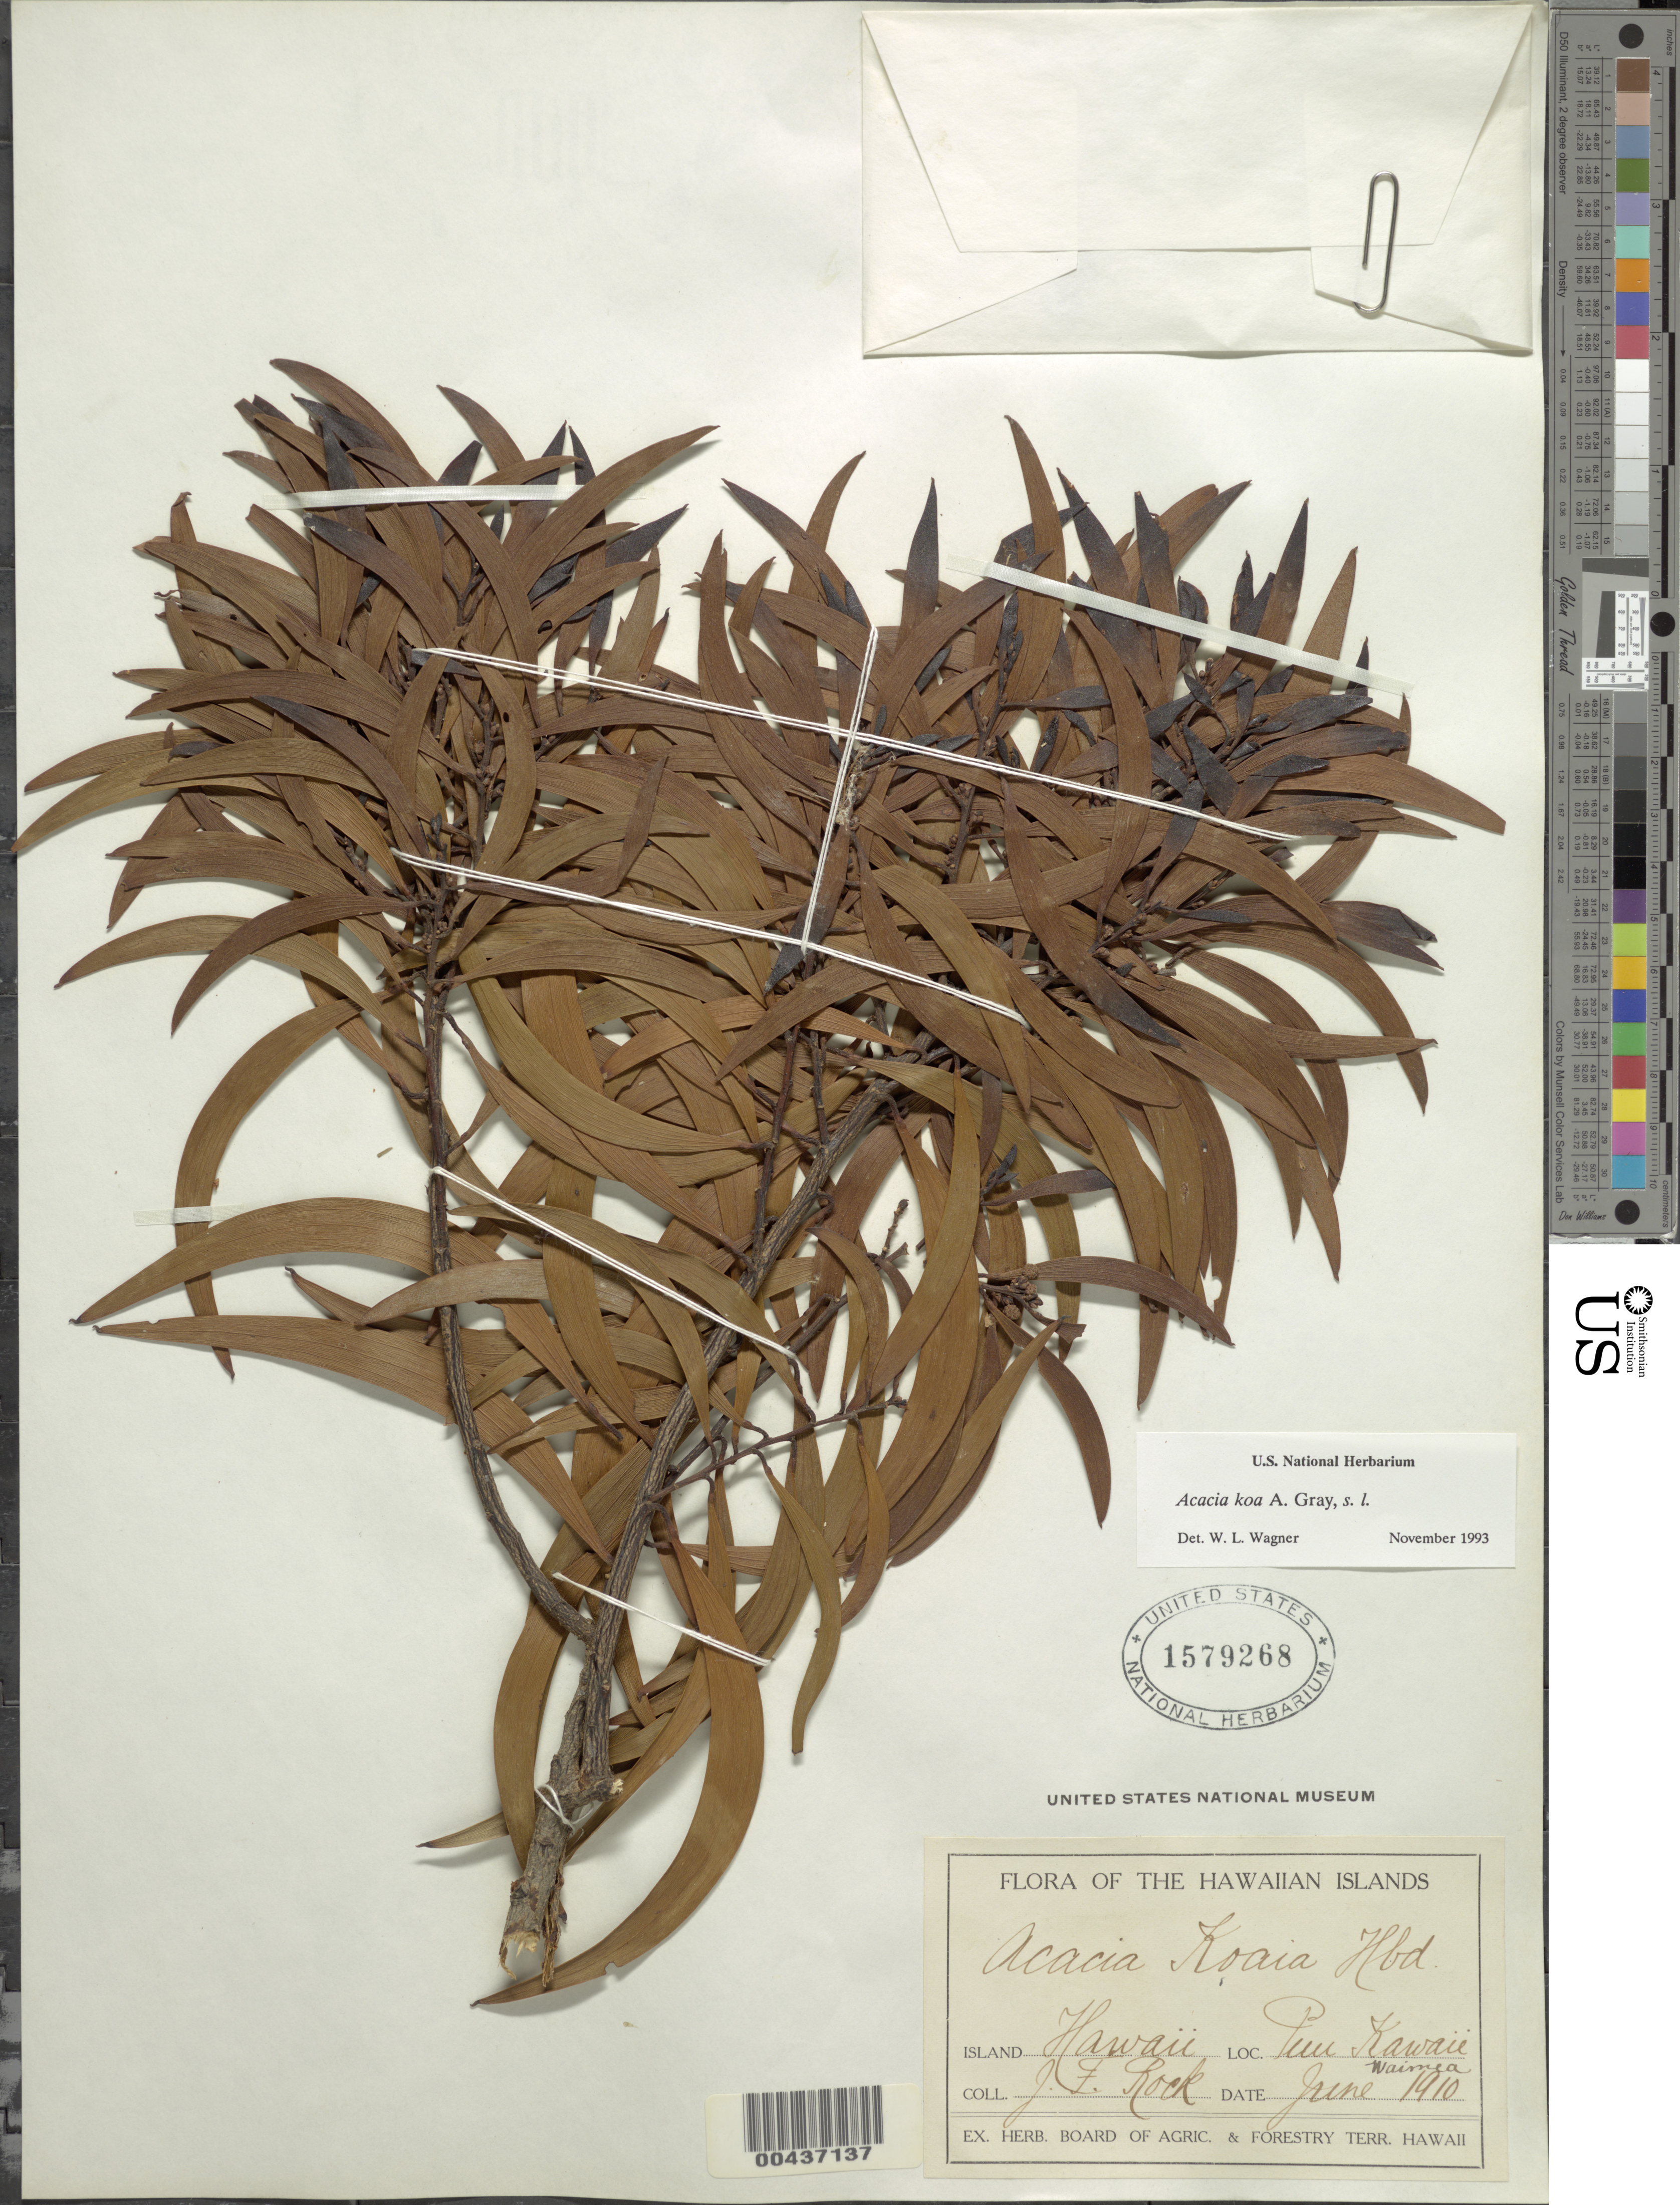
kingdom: Plantae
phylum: Tracheophyta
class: Magnoliopsida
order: Fabales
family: Fabaceae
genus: Acacia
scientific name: Acacia koa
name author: A. Gray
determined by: Wagner, W. L., (BOT), Smithsonian Institution - National Museum of Natural History (UNITED STATES)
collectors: J. F. Rock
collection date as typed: Jun 1910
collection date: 1910-06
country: United States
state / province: Hawaii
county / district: Hawaii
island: Hawaii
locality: Puu Kawaii, Waimea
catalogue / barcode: US 1579268